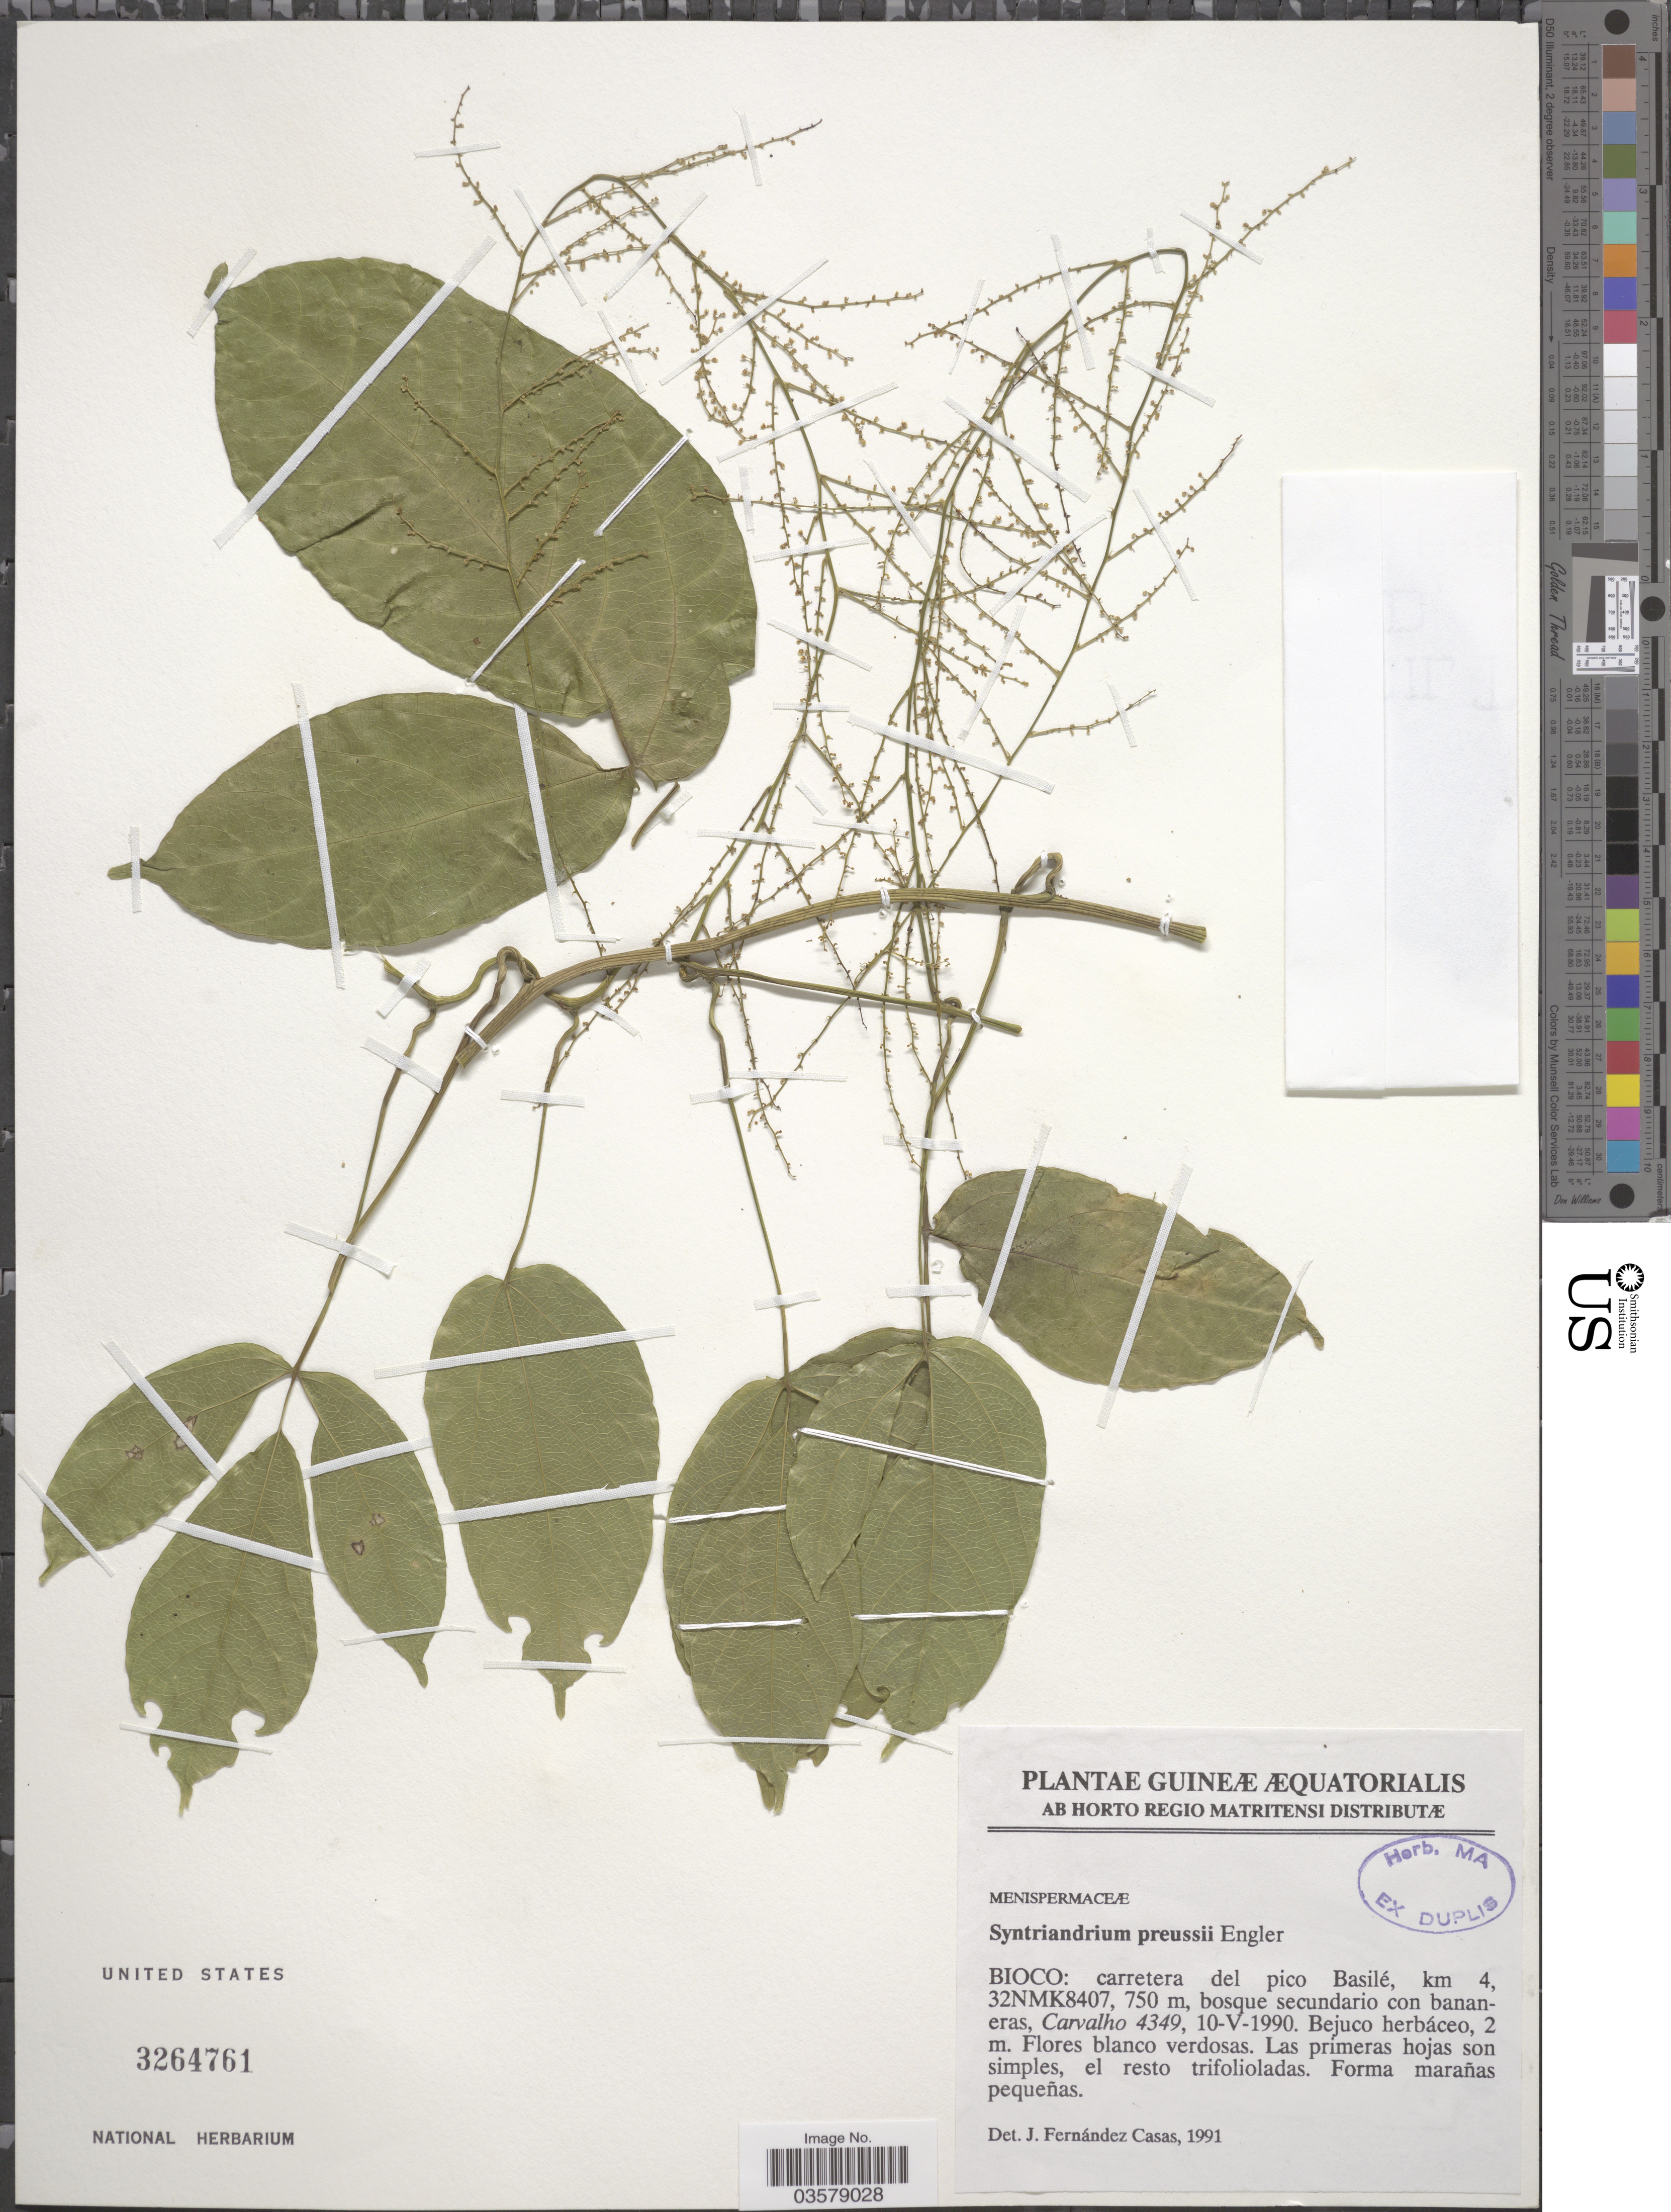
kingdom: Plantae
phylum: Tracheophyta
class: Magnoliopsida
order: Ranunculales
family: Menispermaceae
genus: Syntriandrium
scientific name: Syntriandrium preussii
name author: Engl.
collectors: Carvalho, --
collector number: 4349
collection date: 1990-05-10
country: Equatorial Guinea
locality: Guineæ Æquatorialis. Bioco: carretera del pico Basilé, km 4, 32NMK8407.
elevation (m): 750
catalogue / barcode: US 3264761